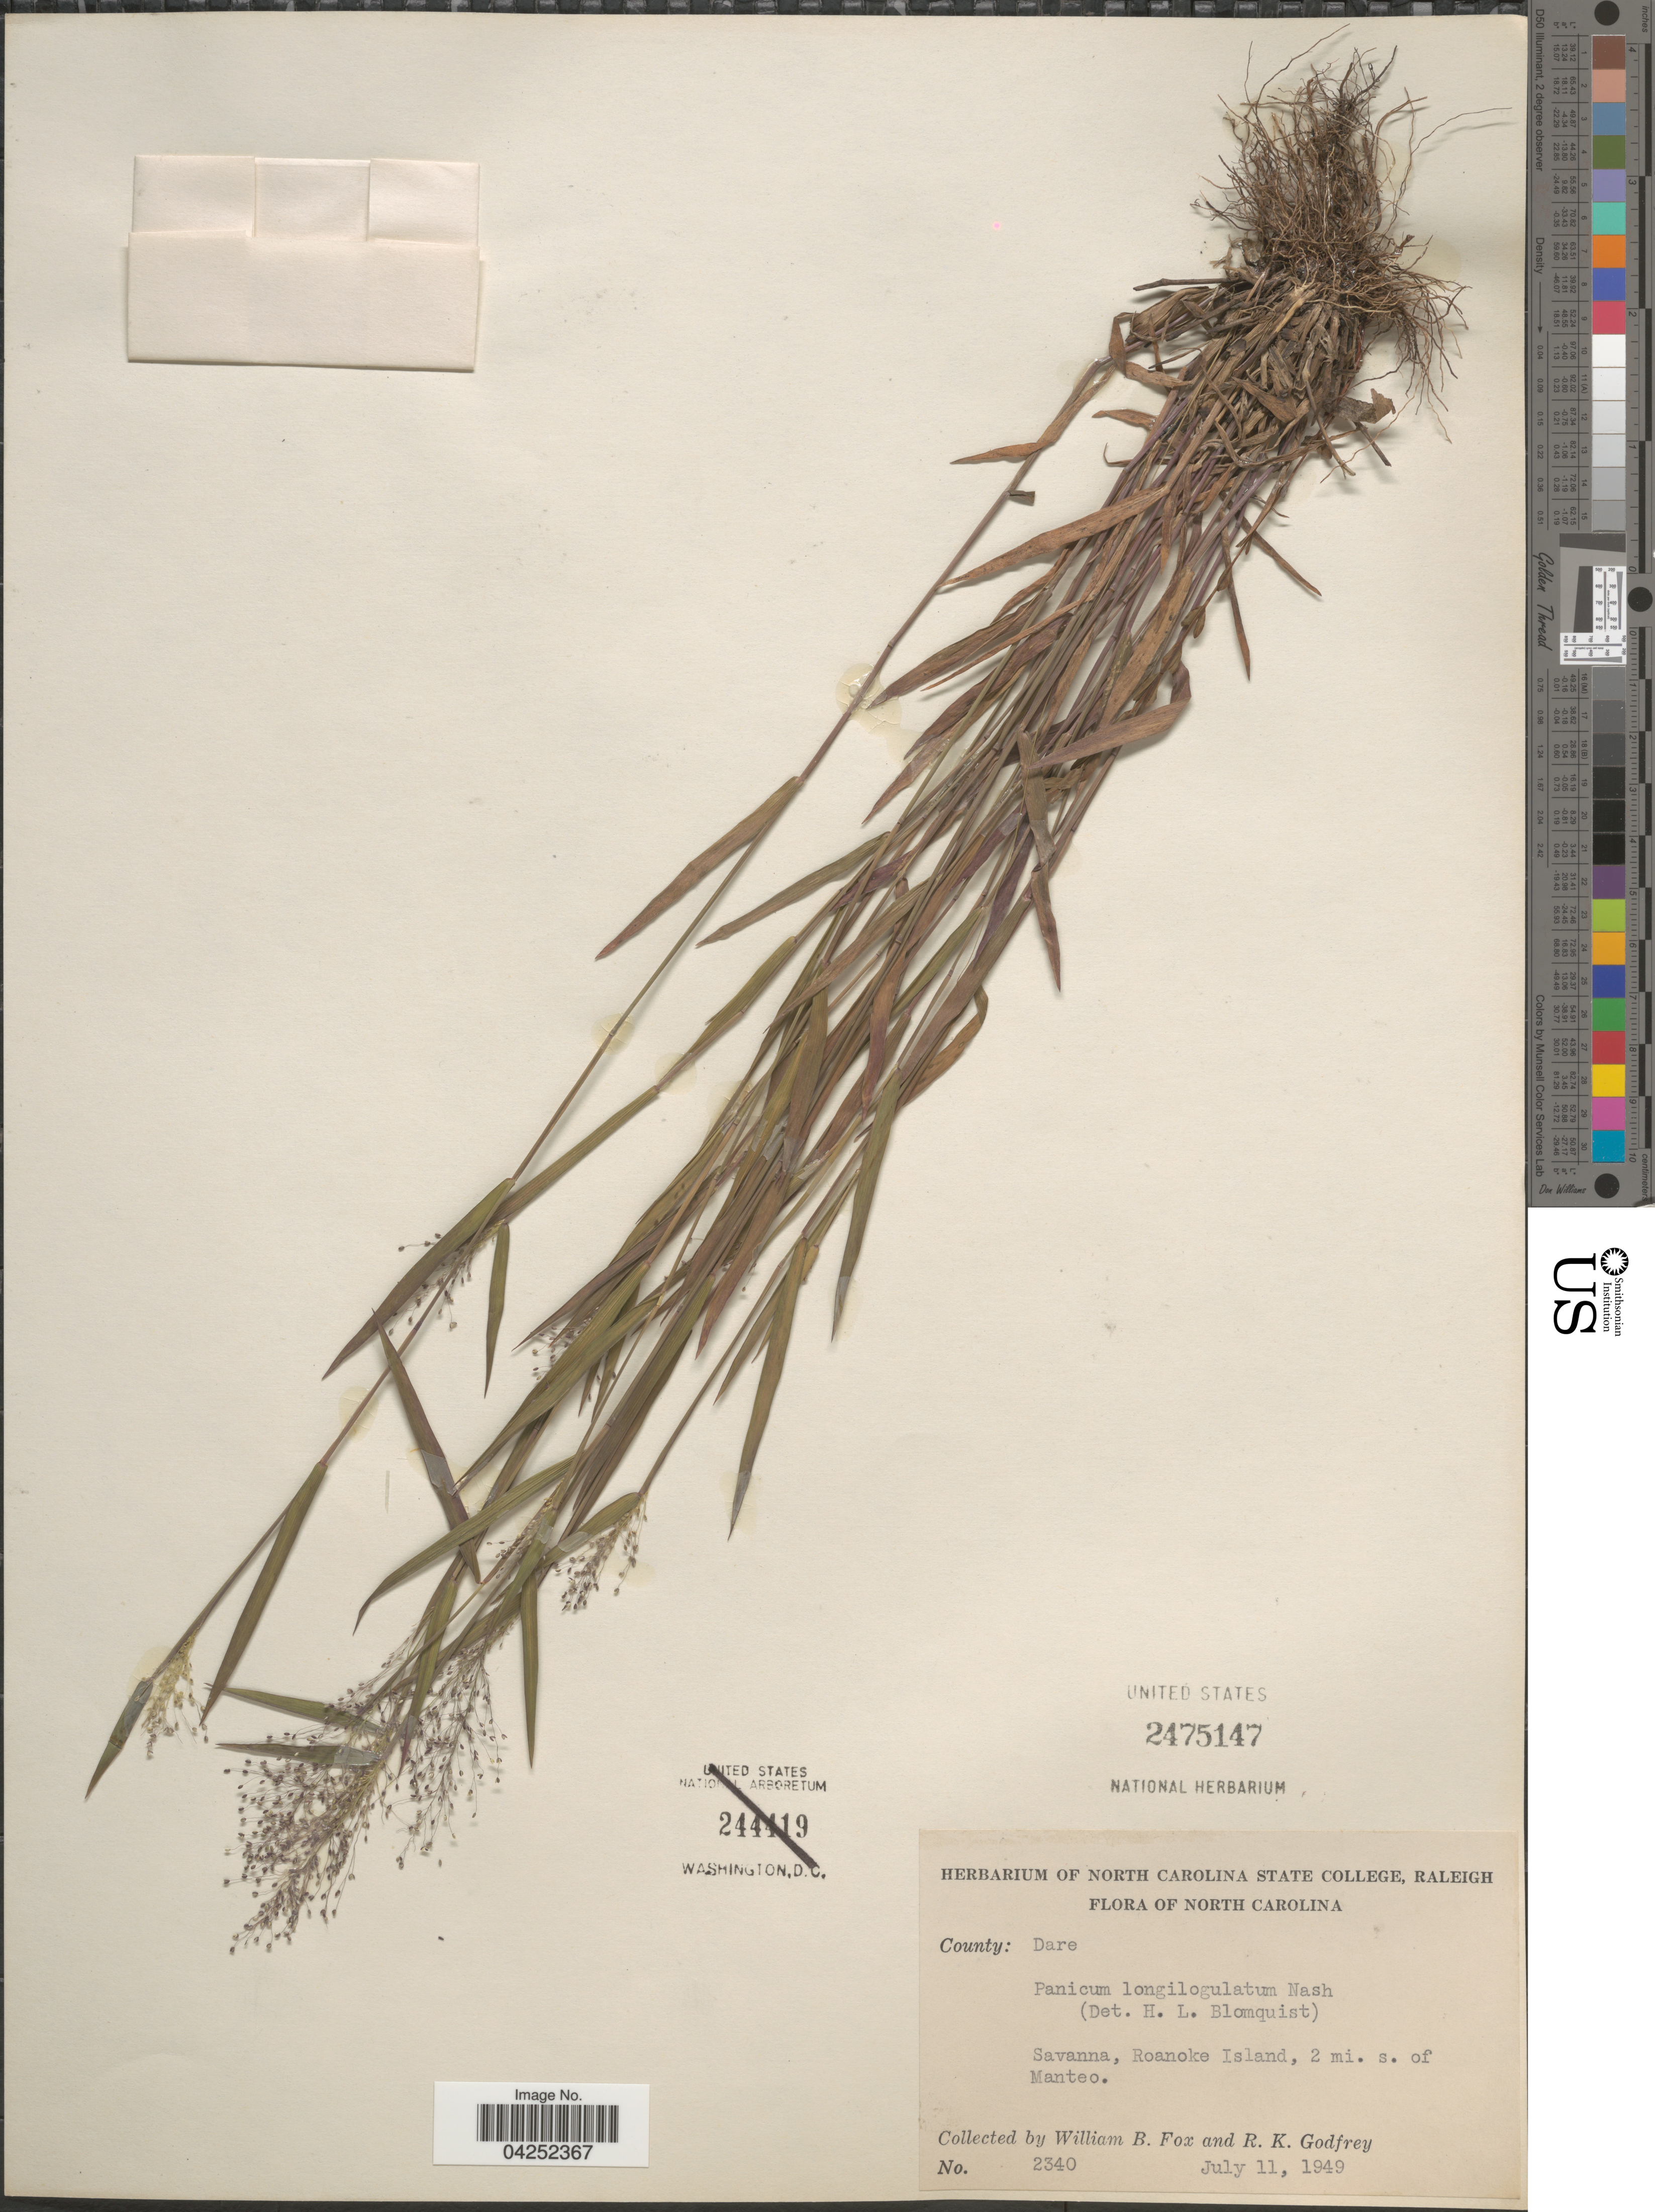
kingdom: Plantae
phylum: Tracheophyta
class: Liliopsida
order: Poales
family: Poaceae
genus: Dichanthelium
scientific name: Dichanthelium acuminatum var. longiligulatum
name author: (Nash) Gould & C.A. Clark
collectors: W. B. Fox & R. K. Godfrey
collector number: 2340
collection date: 1949-07-11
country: United States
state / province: North Carolina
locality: County: Dare. Savanna, Roanoke Island, 2 mi. s. of Manteo.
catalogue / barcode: US 2475147